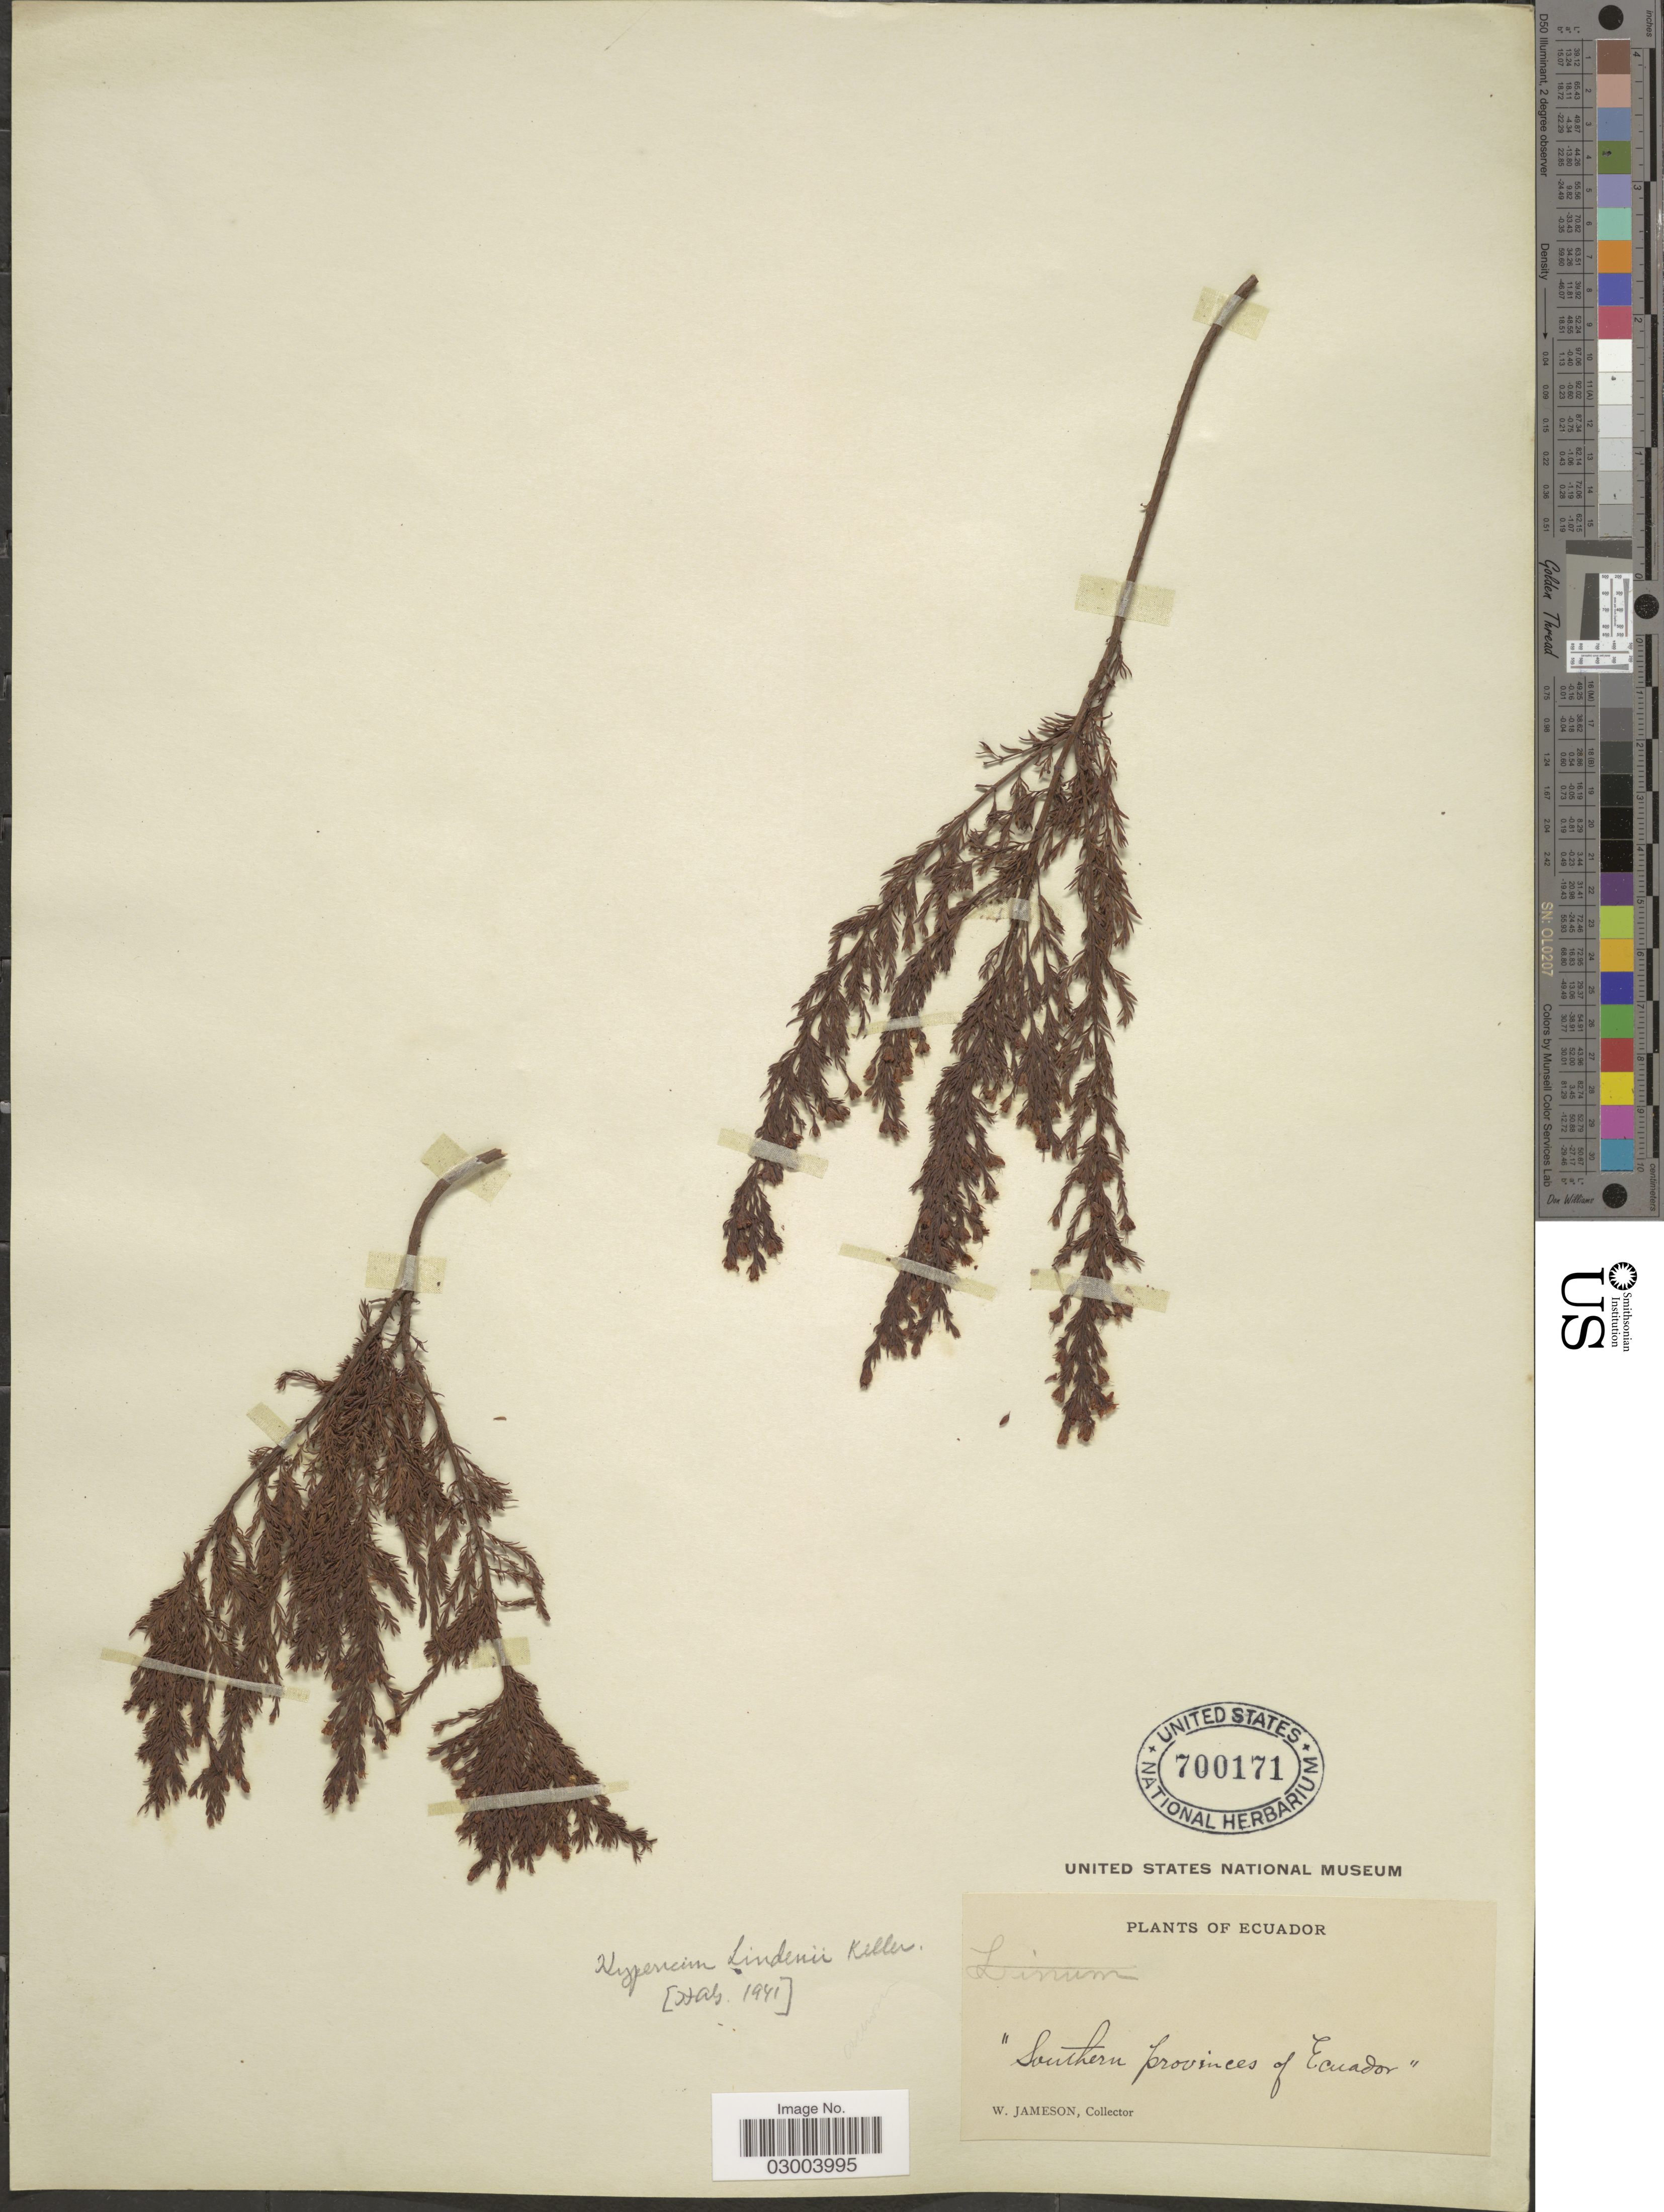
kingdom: Plantae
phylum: Tracheophyta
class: Magnoliopsida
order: Malpighiales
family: Hypericaceae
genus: Hypericum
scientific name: Hypericum loxense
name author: Benth.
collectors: W. Jameson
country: Ecuador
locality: Southern provinces of Ecuador.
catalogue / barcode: US 700171